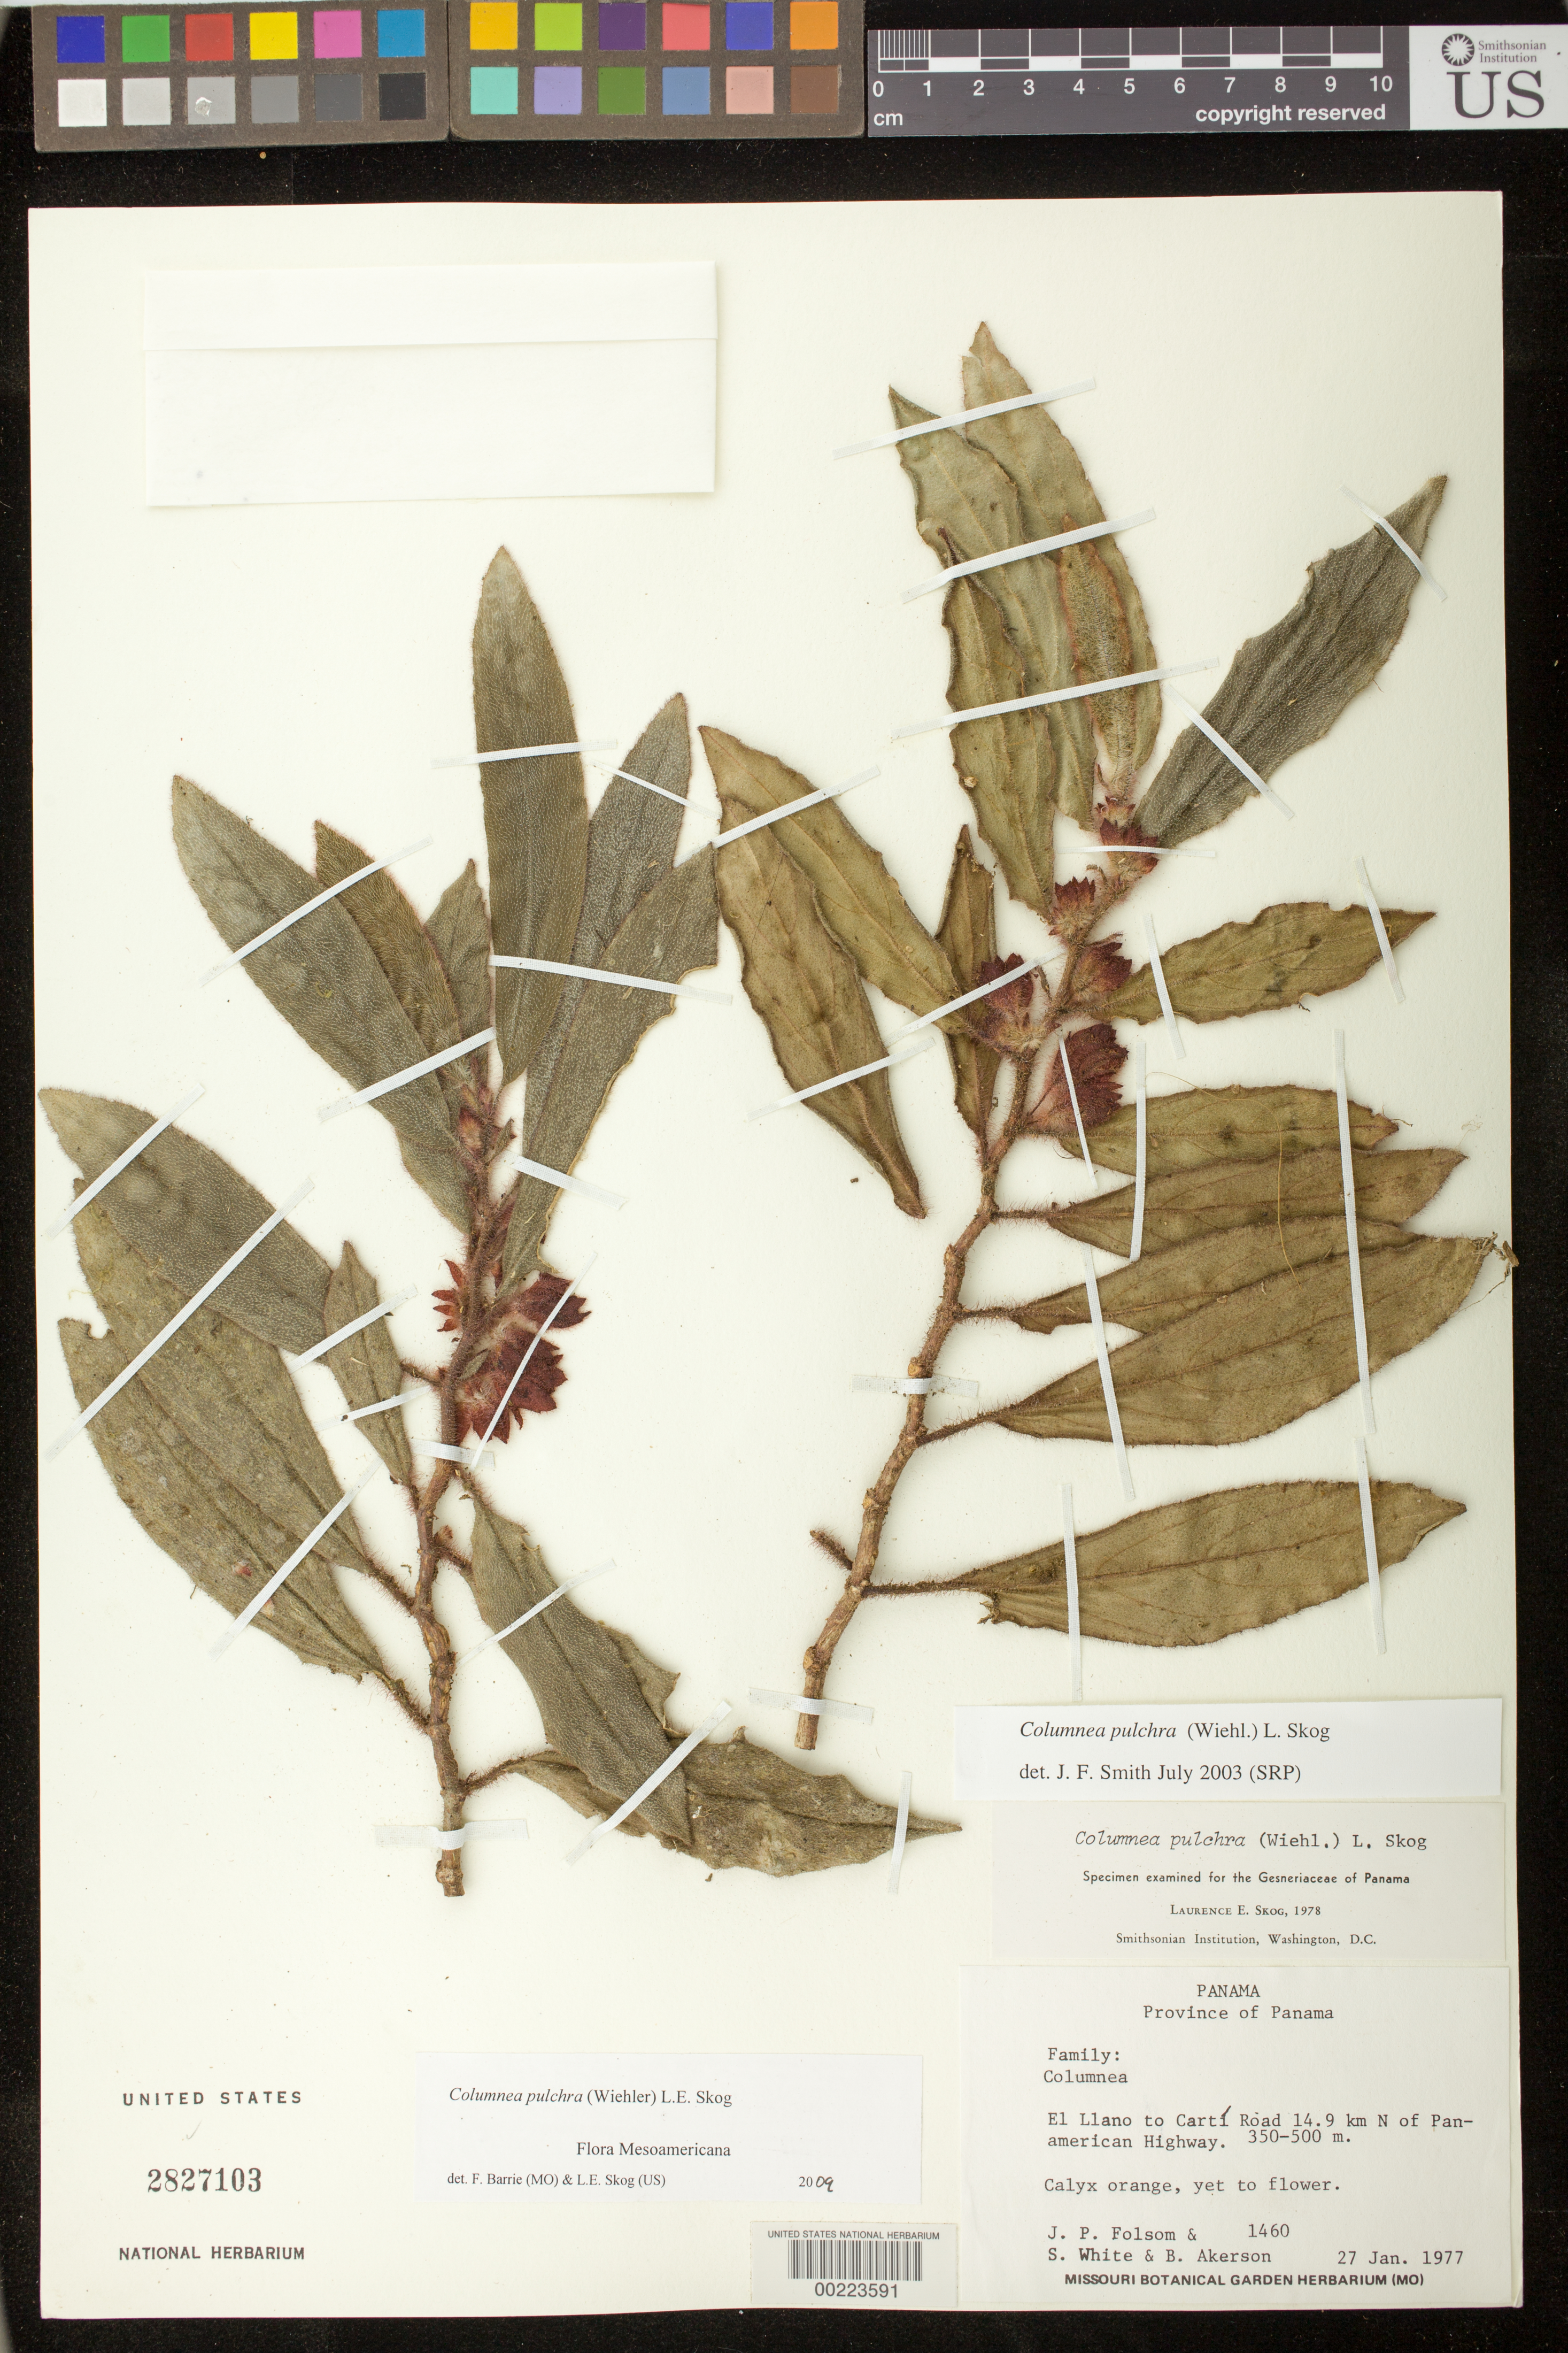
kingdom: Plantae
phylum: Tracheophyta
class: Magnoliopsida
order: Lamiales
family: Gesneriaceae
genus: Columnea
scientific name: Columnea pulchra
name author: (Wiehler) L.E. Skog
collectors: J. P. Folsom & et al.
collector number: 1460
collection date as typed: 27 Jan 1977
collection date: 1977-01-27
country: Panama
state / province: Panamá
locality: El Llano to Carti road 14.9 km N of Pan-American highway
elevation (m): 350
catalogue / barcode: US 2827103